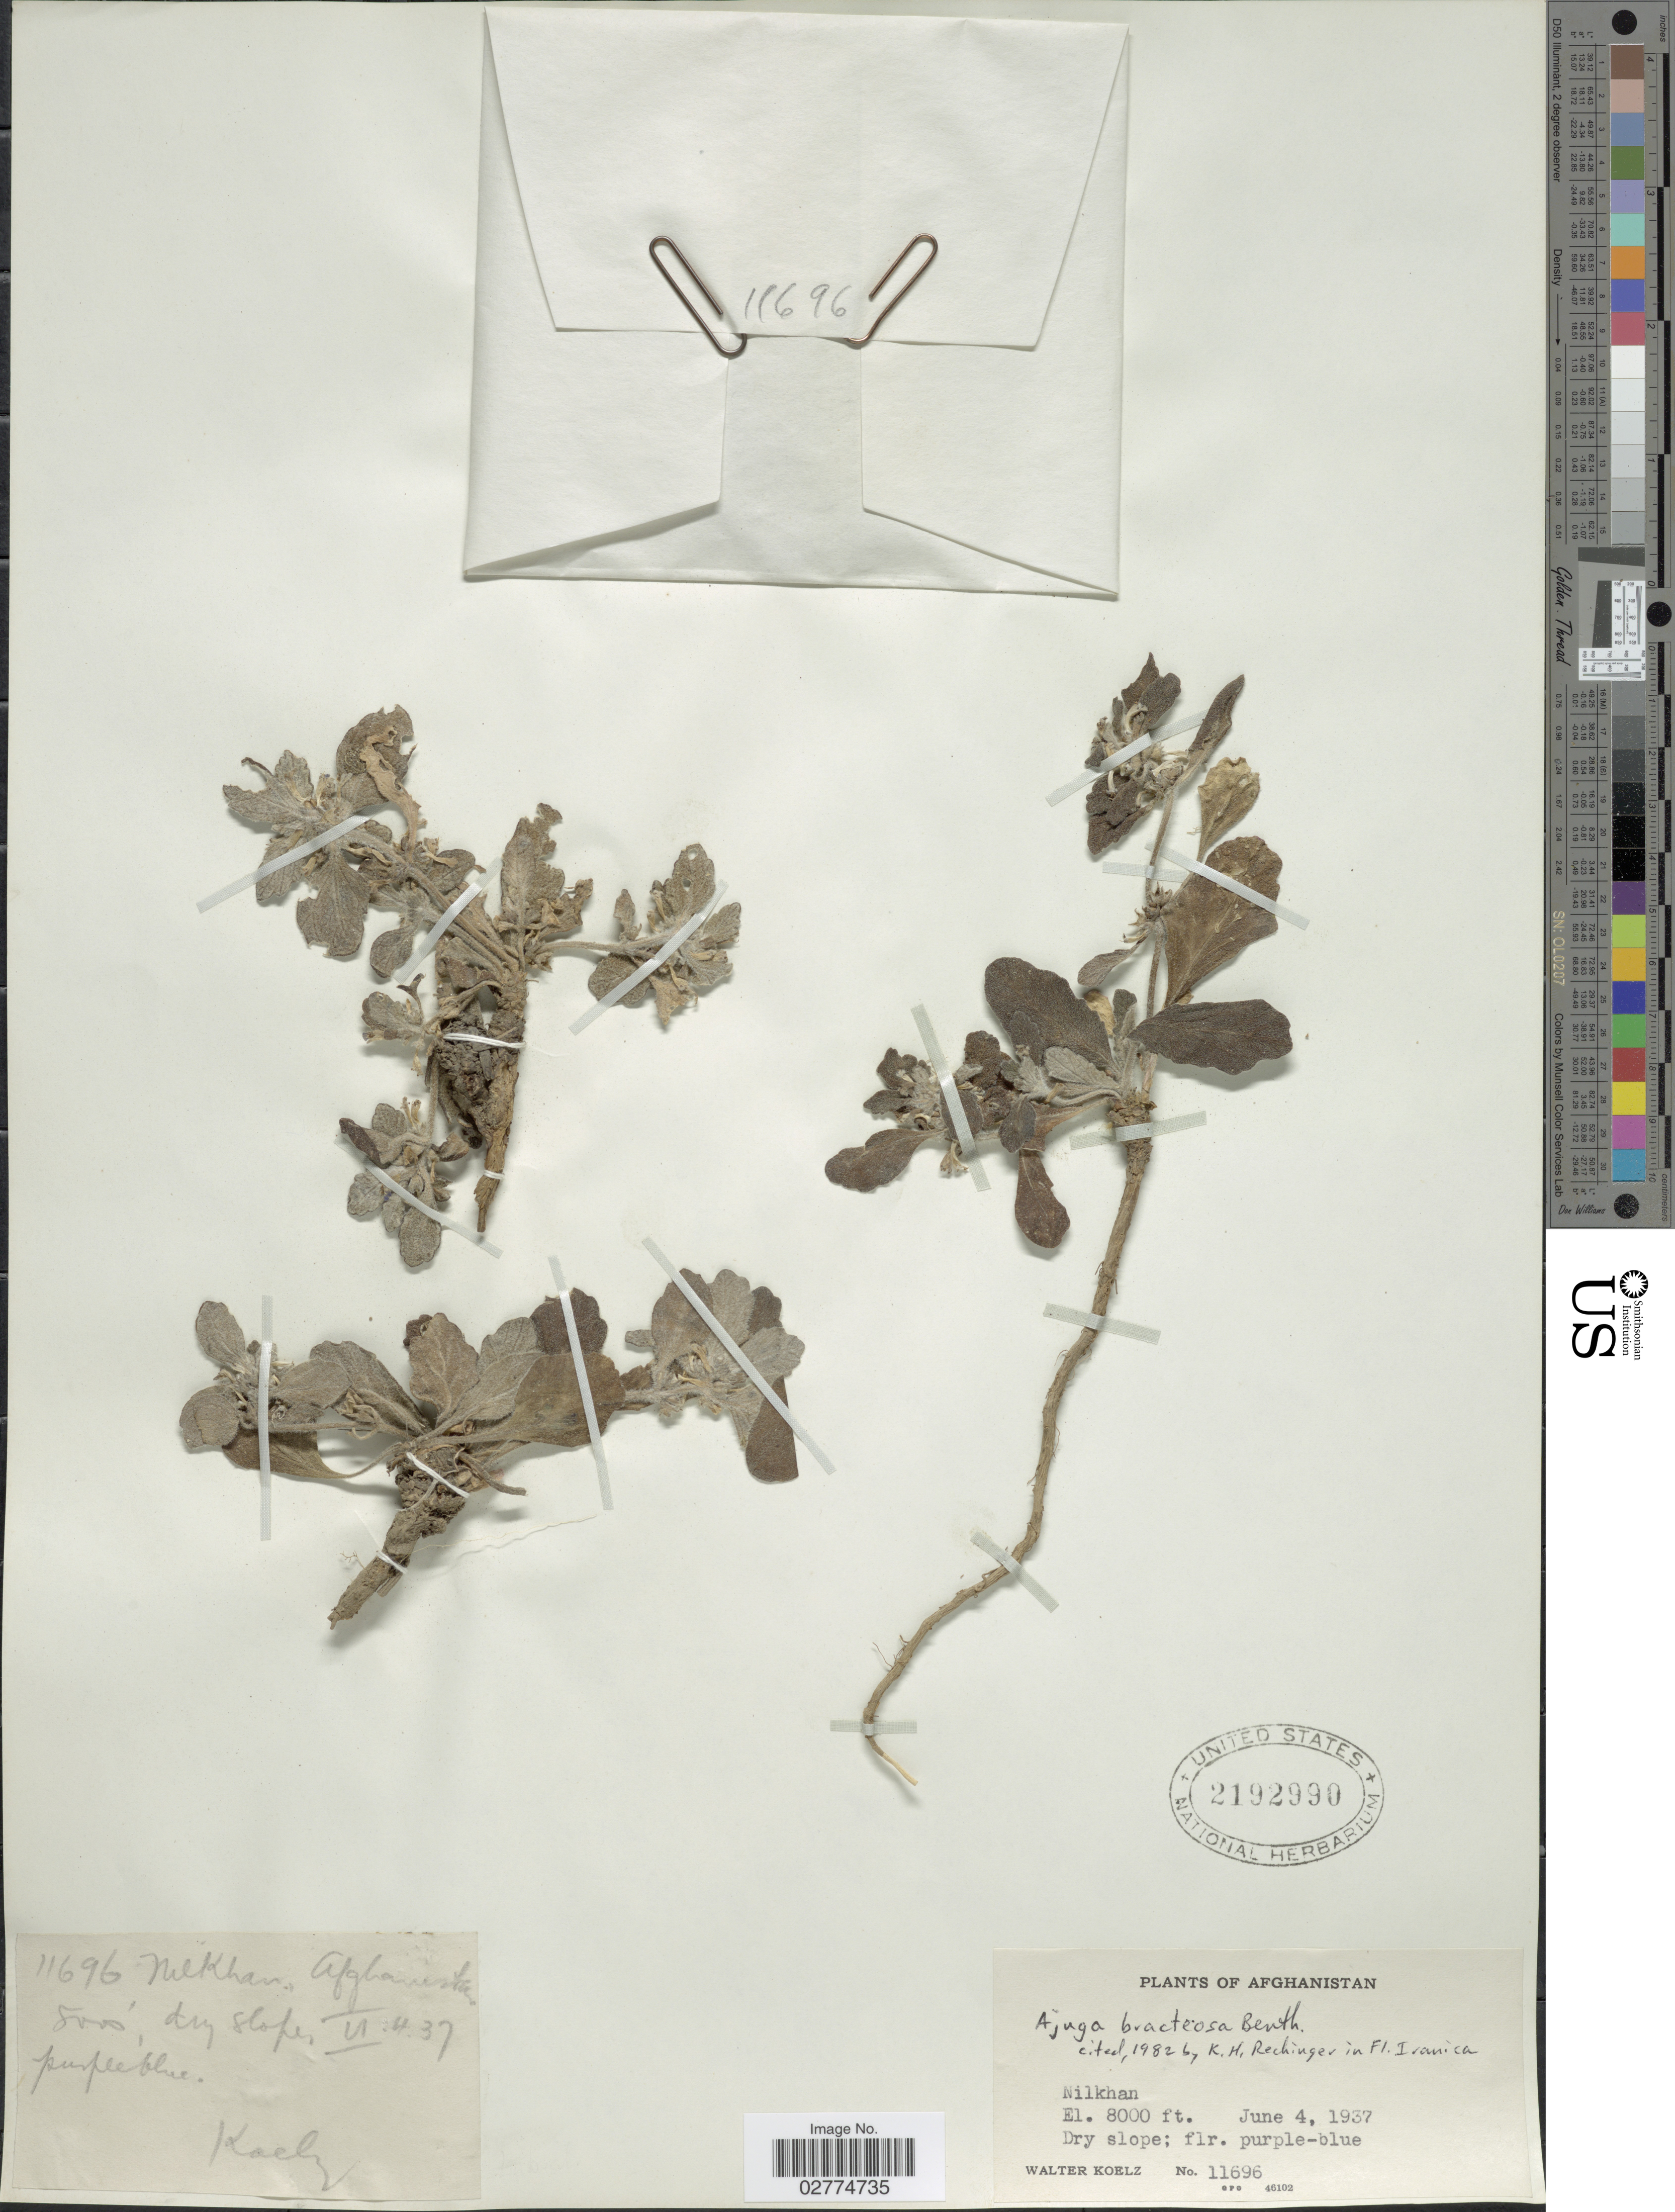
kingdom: Plantae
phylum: Tracheophyta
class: Magnoliopsida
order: Lamiales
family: Lamiaceae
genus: Ajuga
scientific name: Ajuga bracteosa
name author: Wall. ex Benth.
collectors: W. N. Koelz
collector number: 11696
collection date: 1937-06-04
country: Afghanistan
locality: Nilkhan.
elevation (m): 2438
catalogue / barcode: US 2192990